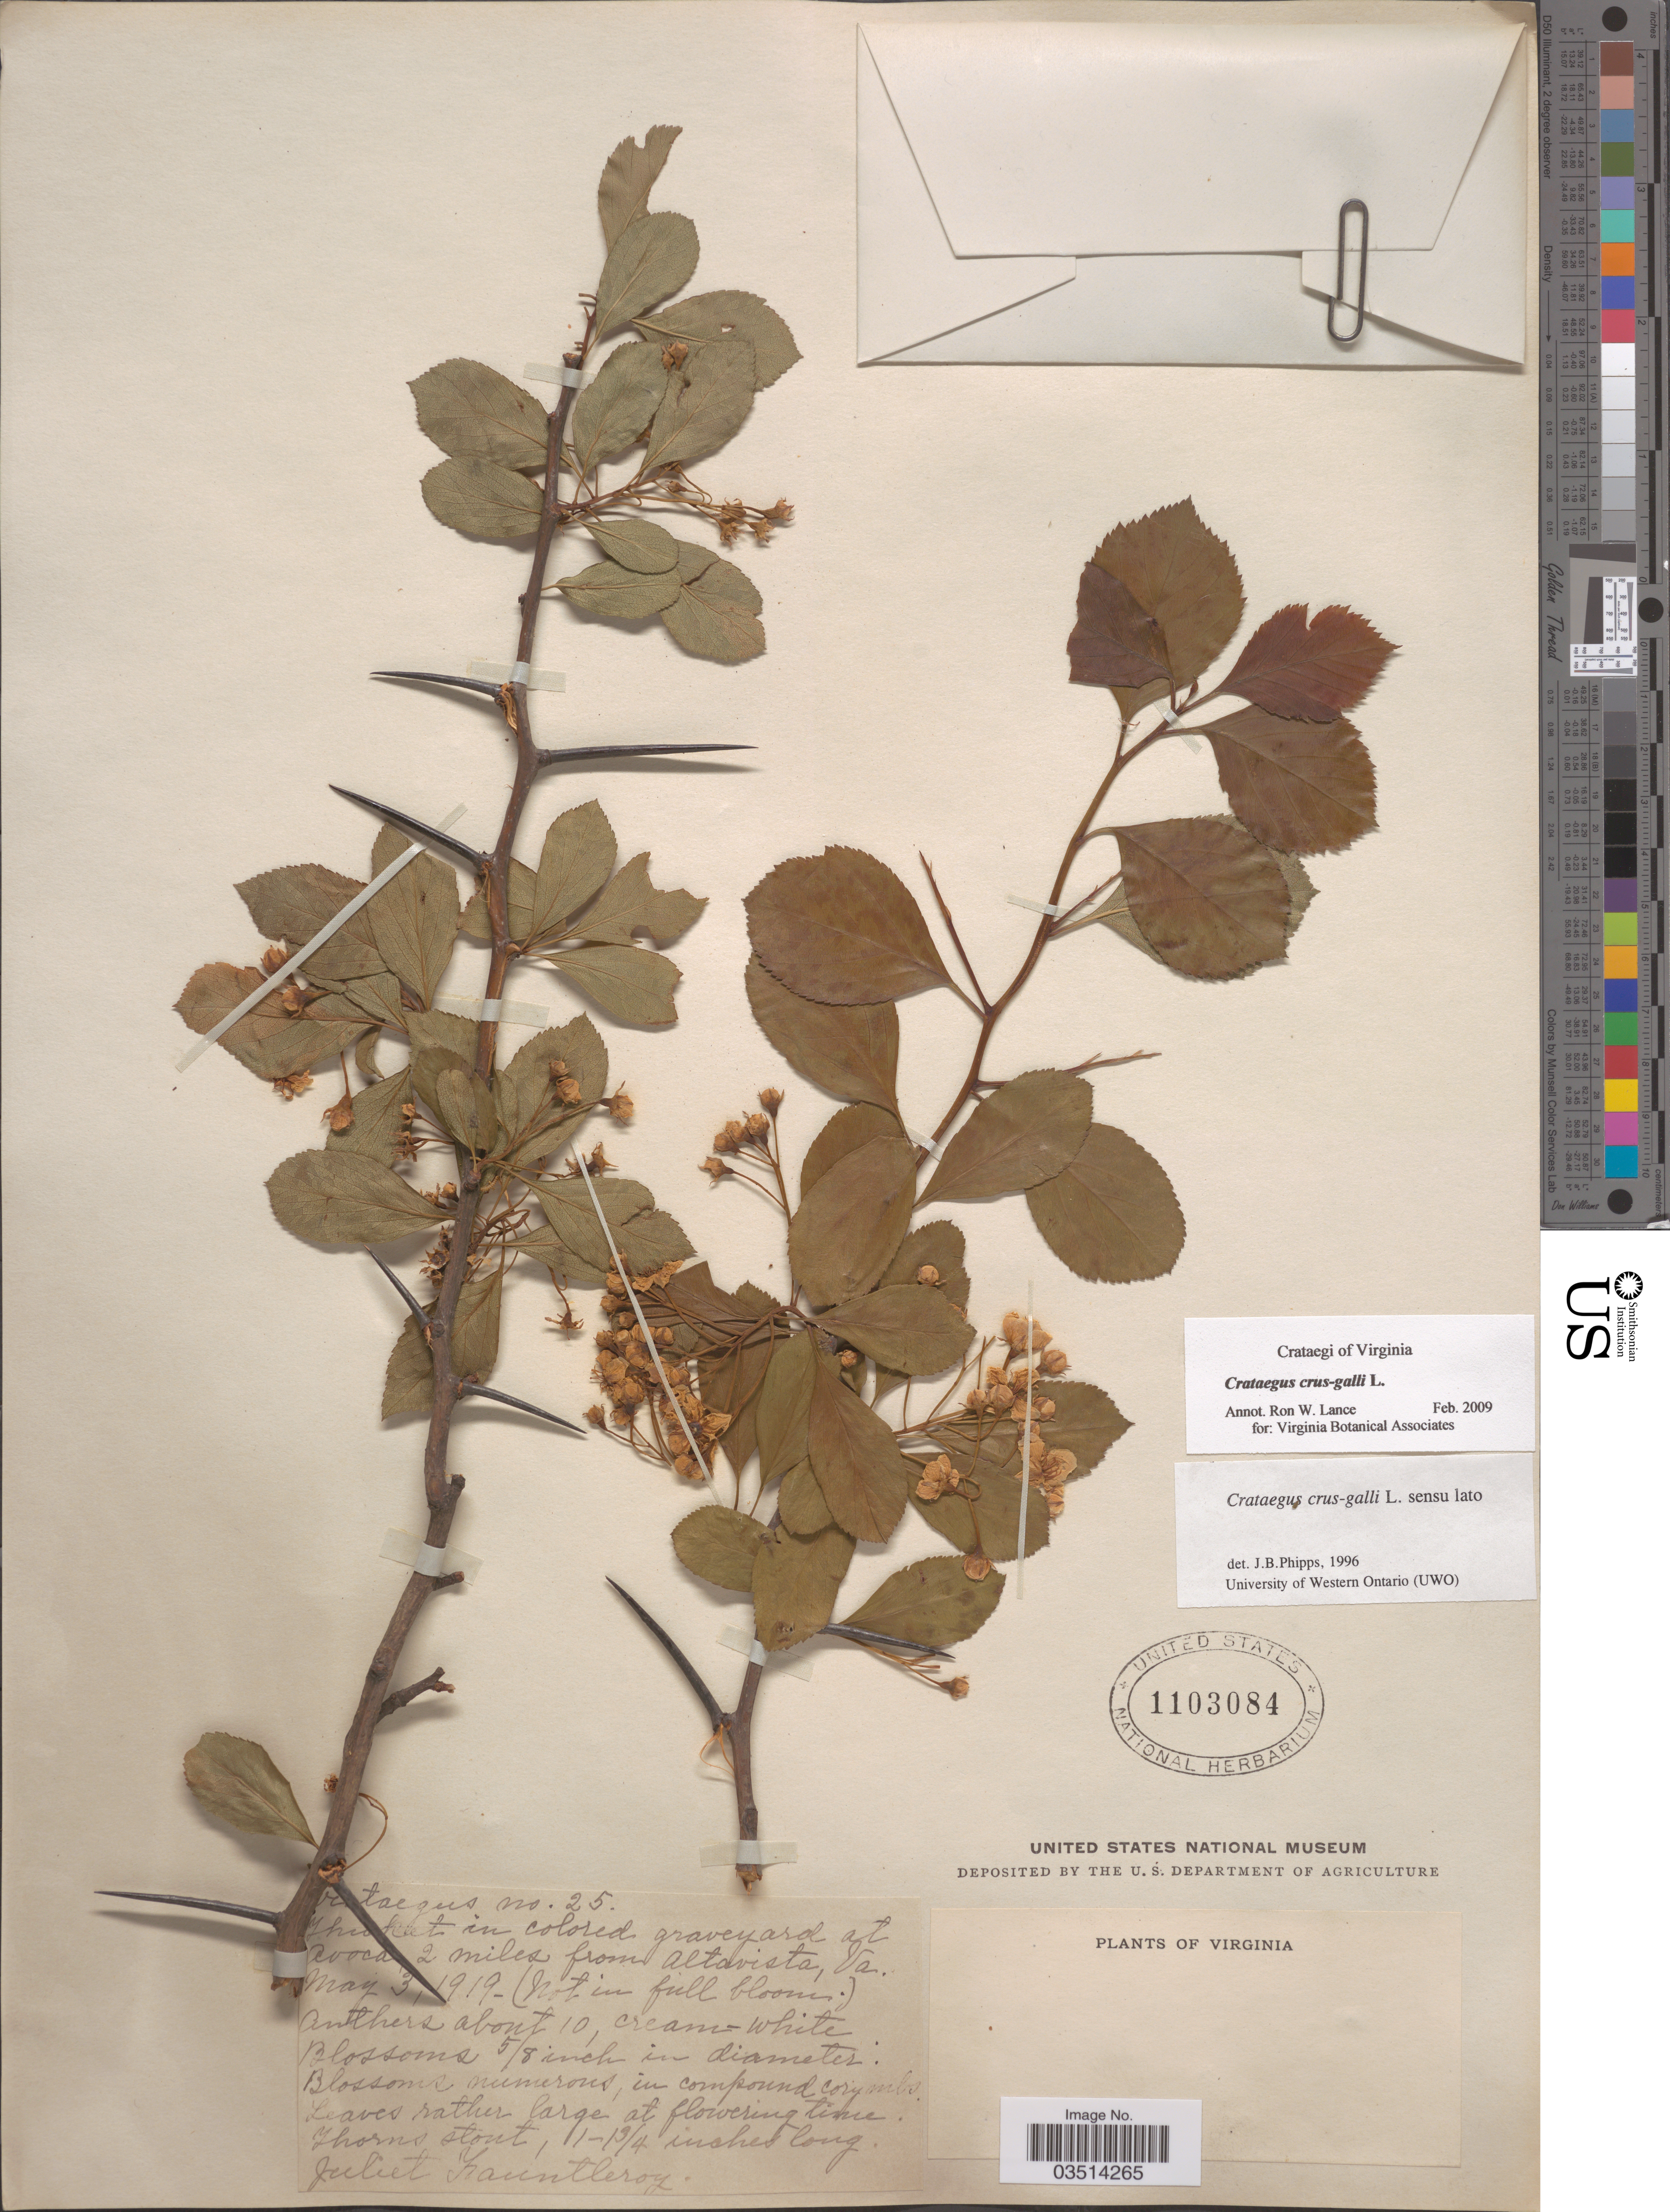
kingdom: Plantae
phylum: Tracheophyta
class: Magnoliopsida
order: Rosales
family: Rosaceae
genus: Crataegus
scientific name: Crataegus crus-galli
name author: L.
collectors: J. Fauntleroy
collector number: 25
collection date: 1919-05-03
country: United States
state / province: Virginia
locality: Thicket in colored graveyard at Avoca 2 miles from Altavista.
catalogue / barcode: US 1103084